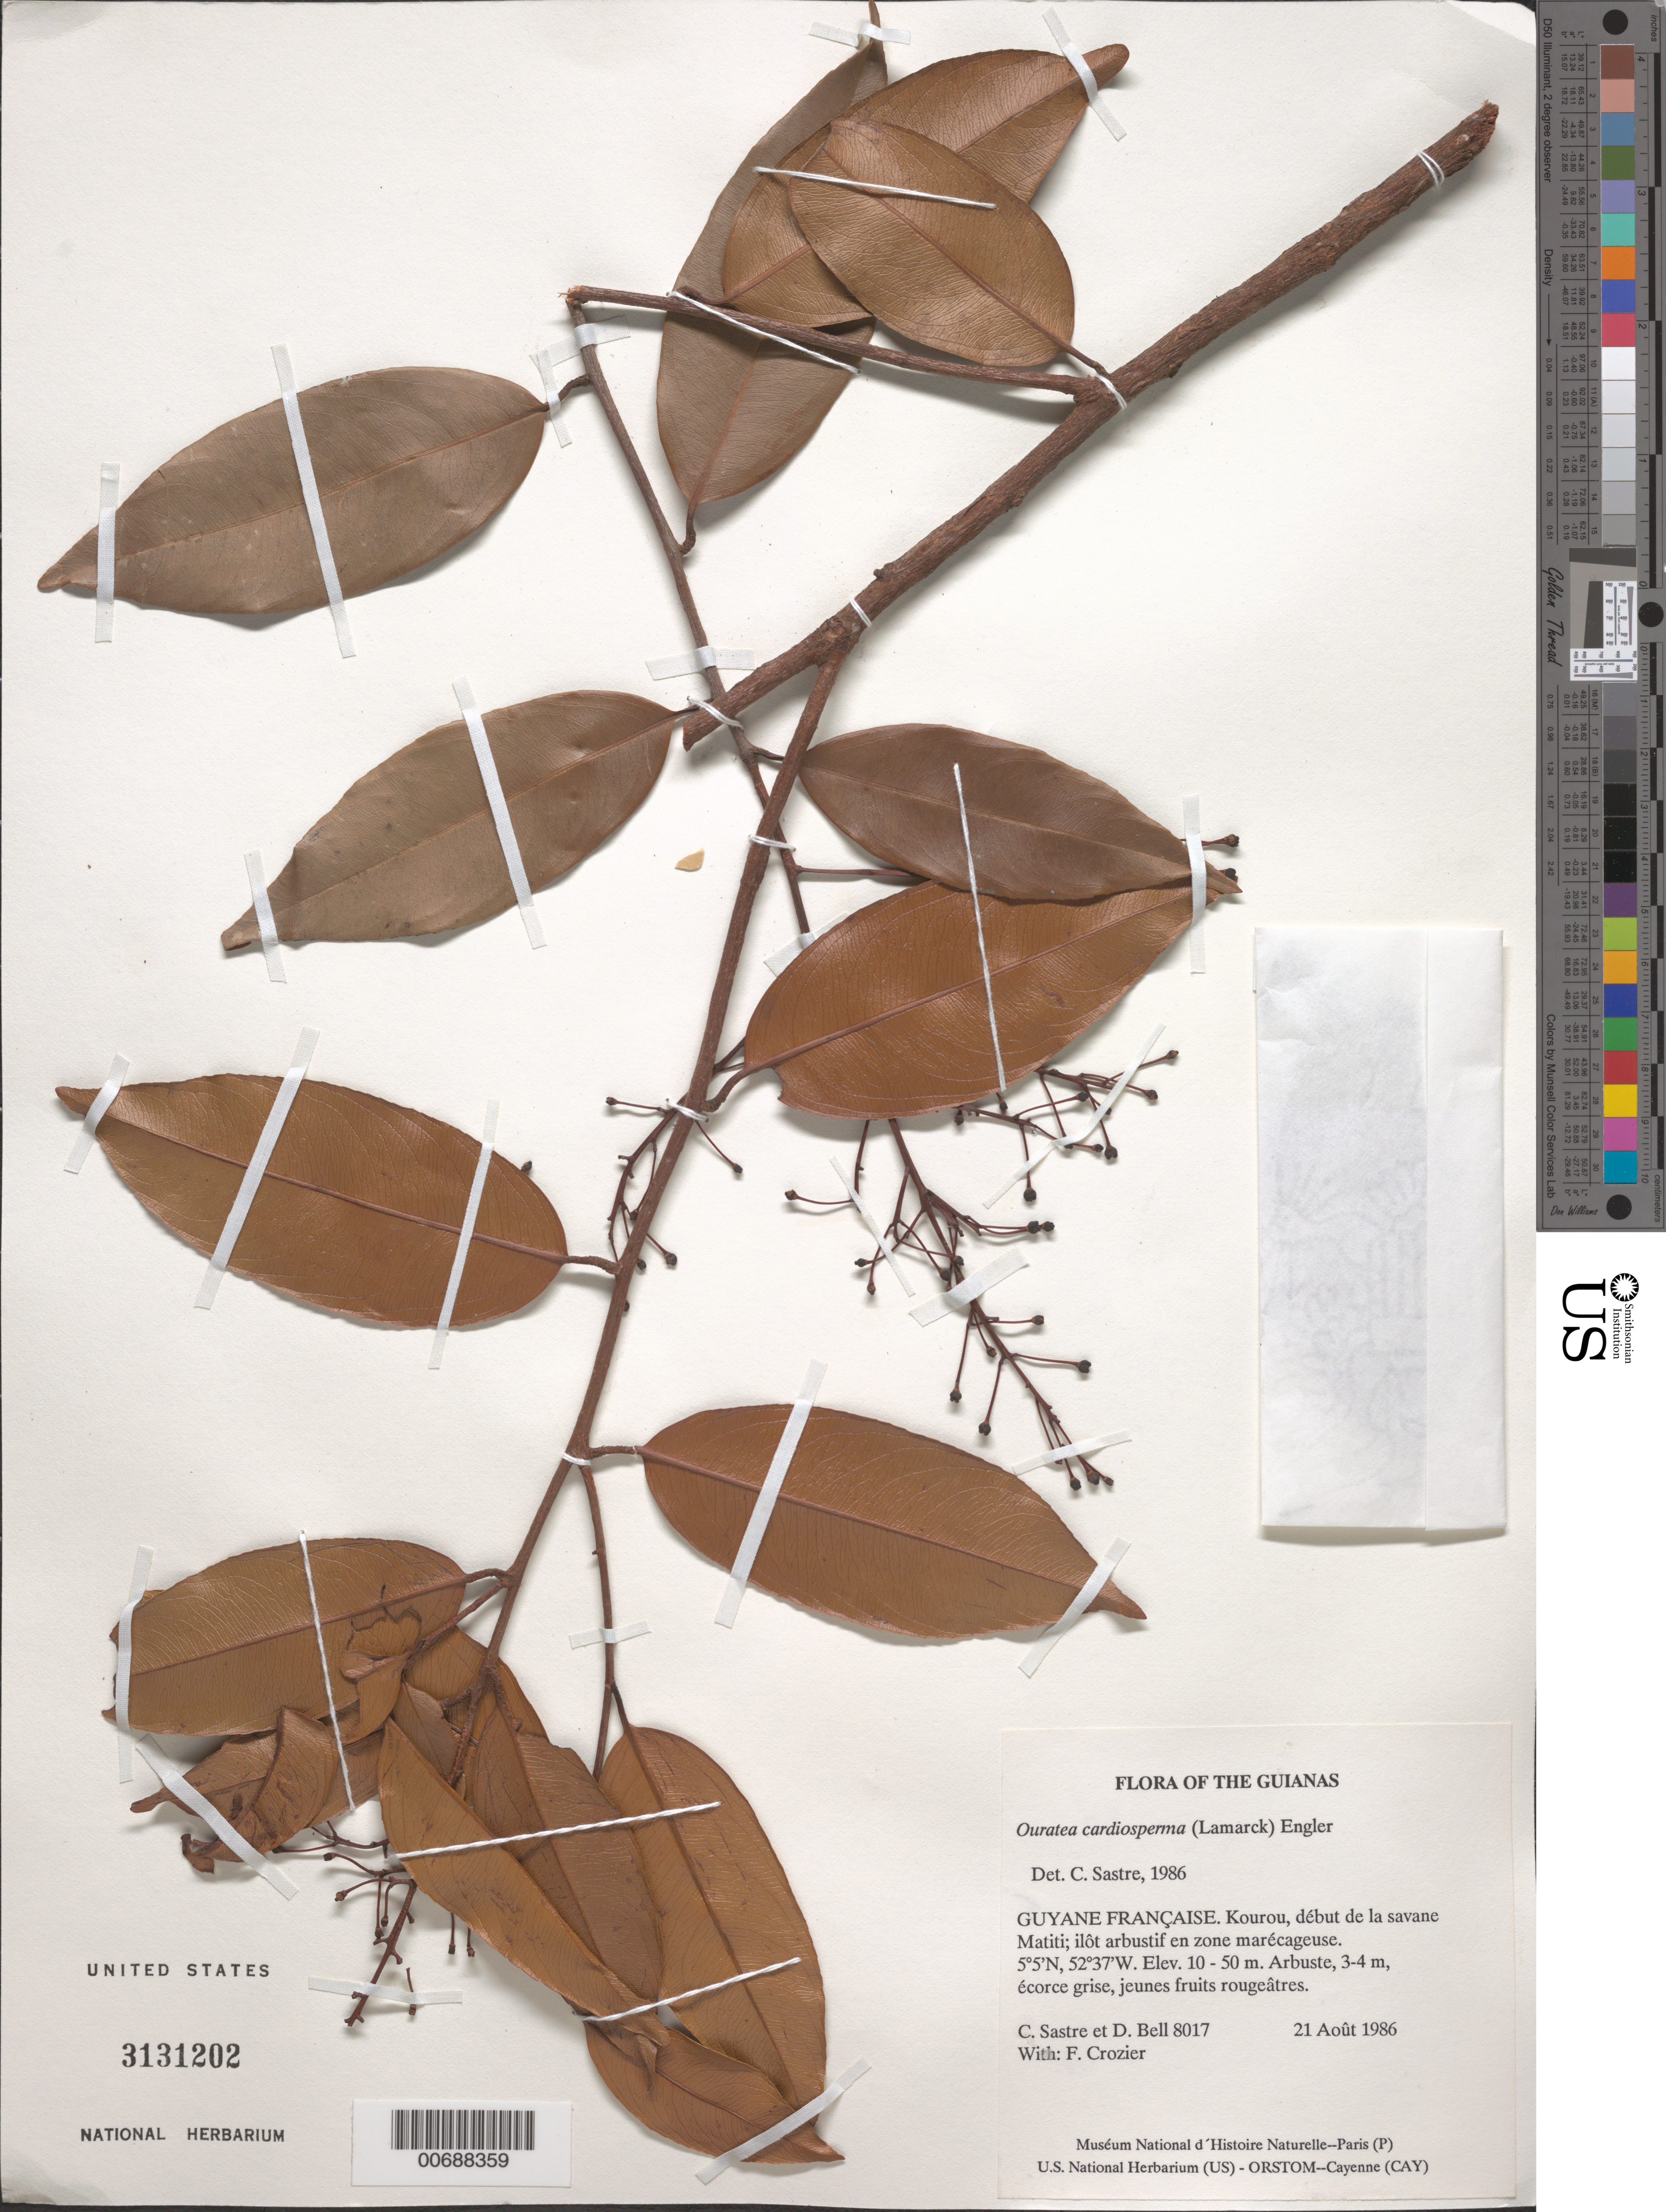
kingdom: Plantae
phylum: Tracheophyta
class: Magnoliopsida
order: Malpighiales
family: Ochnaceae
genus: Ouratea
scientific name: Ouratea cardiosperma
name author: (Lam.) Engl.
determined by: Sastre, C. H. L.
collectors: C. H. L. Sastre, D. A. Bell & F. Crozier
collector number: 8017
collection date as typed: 21 August 1986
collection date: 1986-08-21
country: French Guiana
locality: Kourou, début de la savane Matiti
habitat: ilôt arbustif en zone marécageuse (tree island in a marshy area)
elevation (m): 10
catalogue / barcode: US 3131202